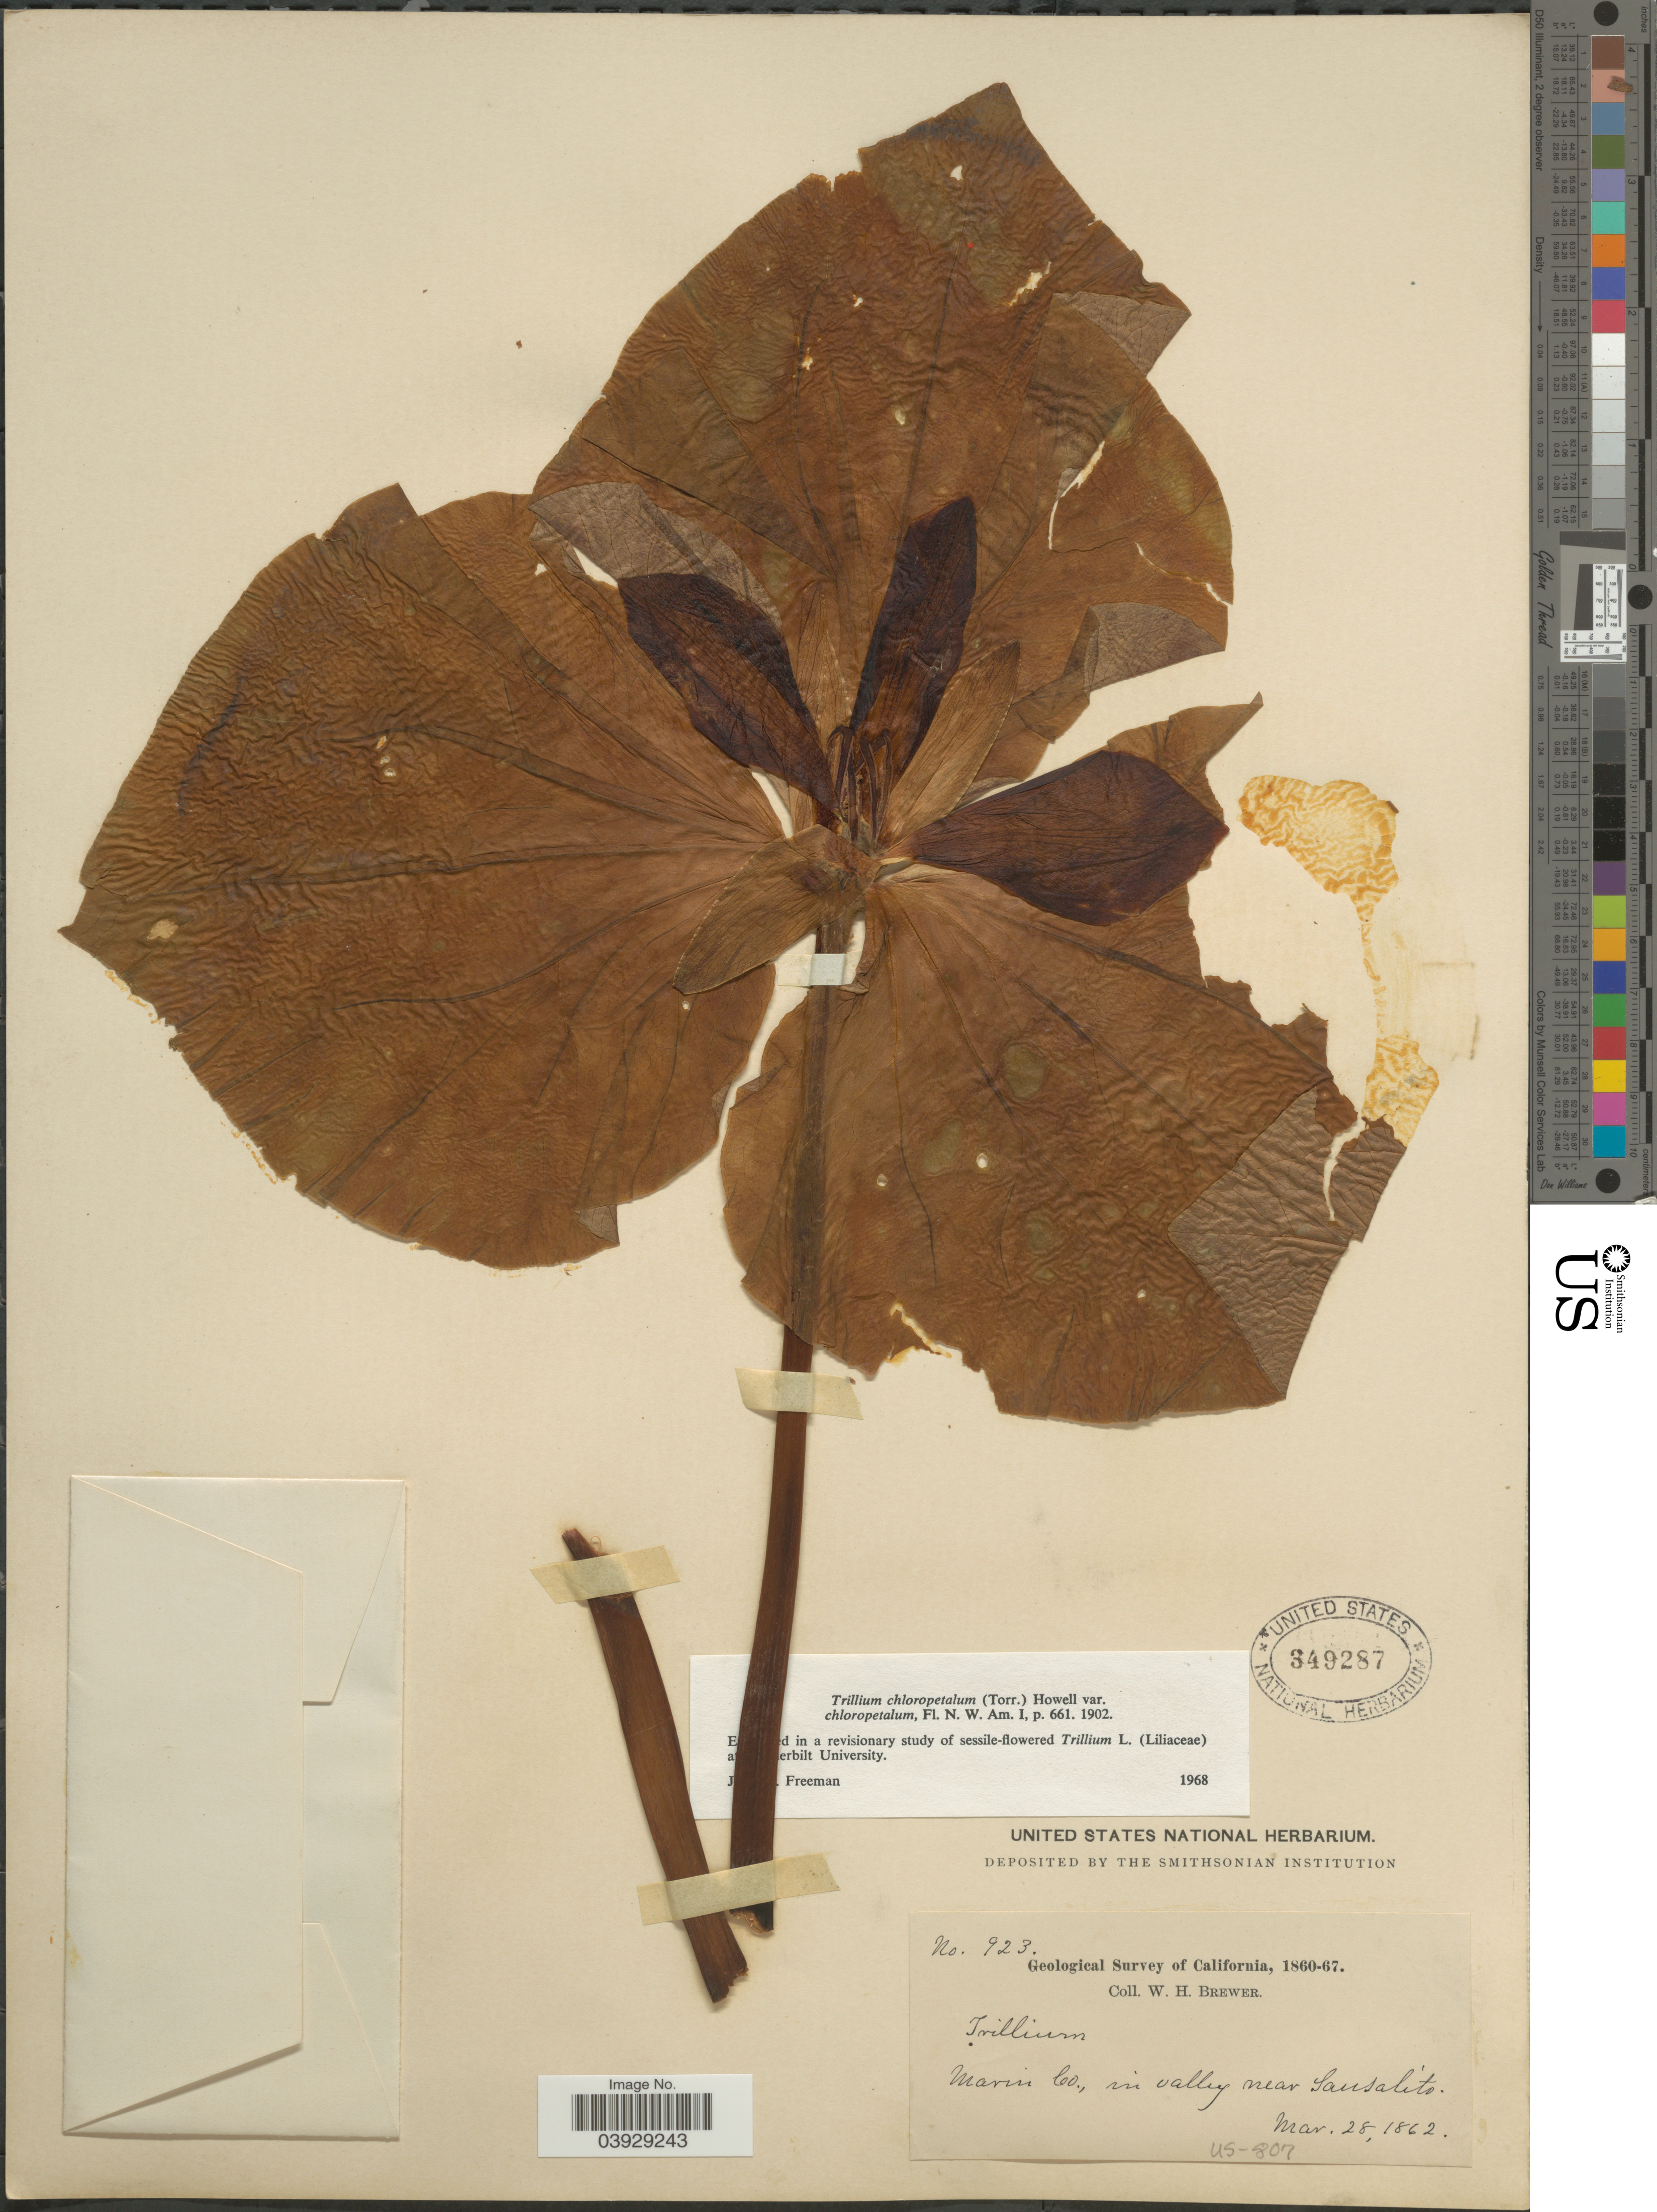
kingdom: Plantae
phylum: Tracheophyta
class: Liliopsida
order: Liliales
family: Melanthiaceae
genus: Trillium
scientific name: Trillium chloropetalum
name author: (Torr.) Howell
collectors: W. H. Brewer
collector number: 923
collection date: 1862-03-28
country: United States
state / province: California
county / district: Marin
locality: Marin Co., in valley near Sansalito.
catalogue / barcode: US 349287